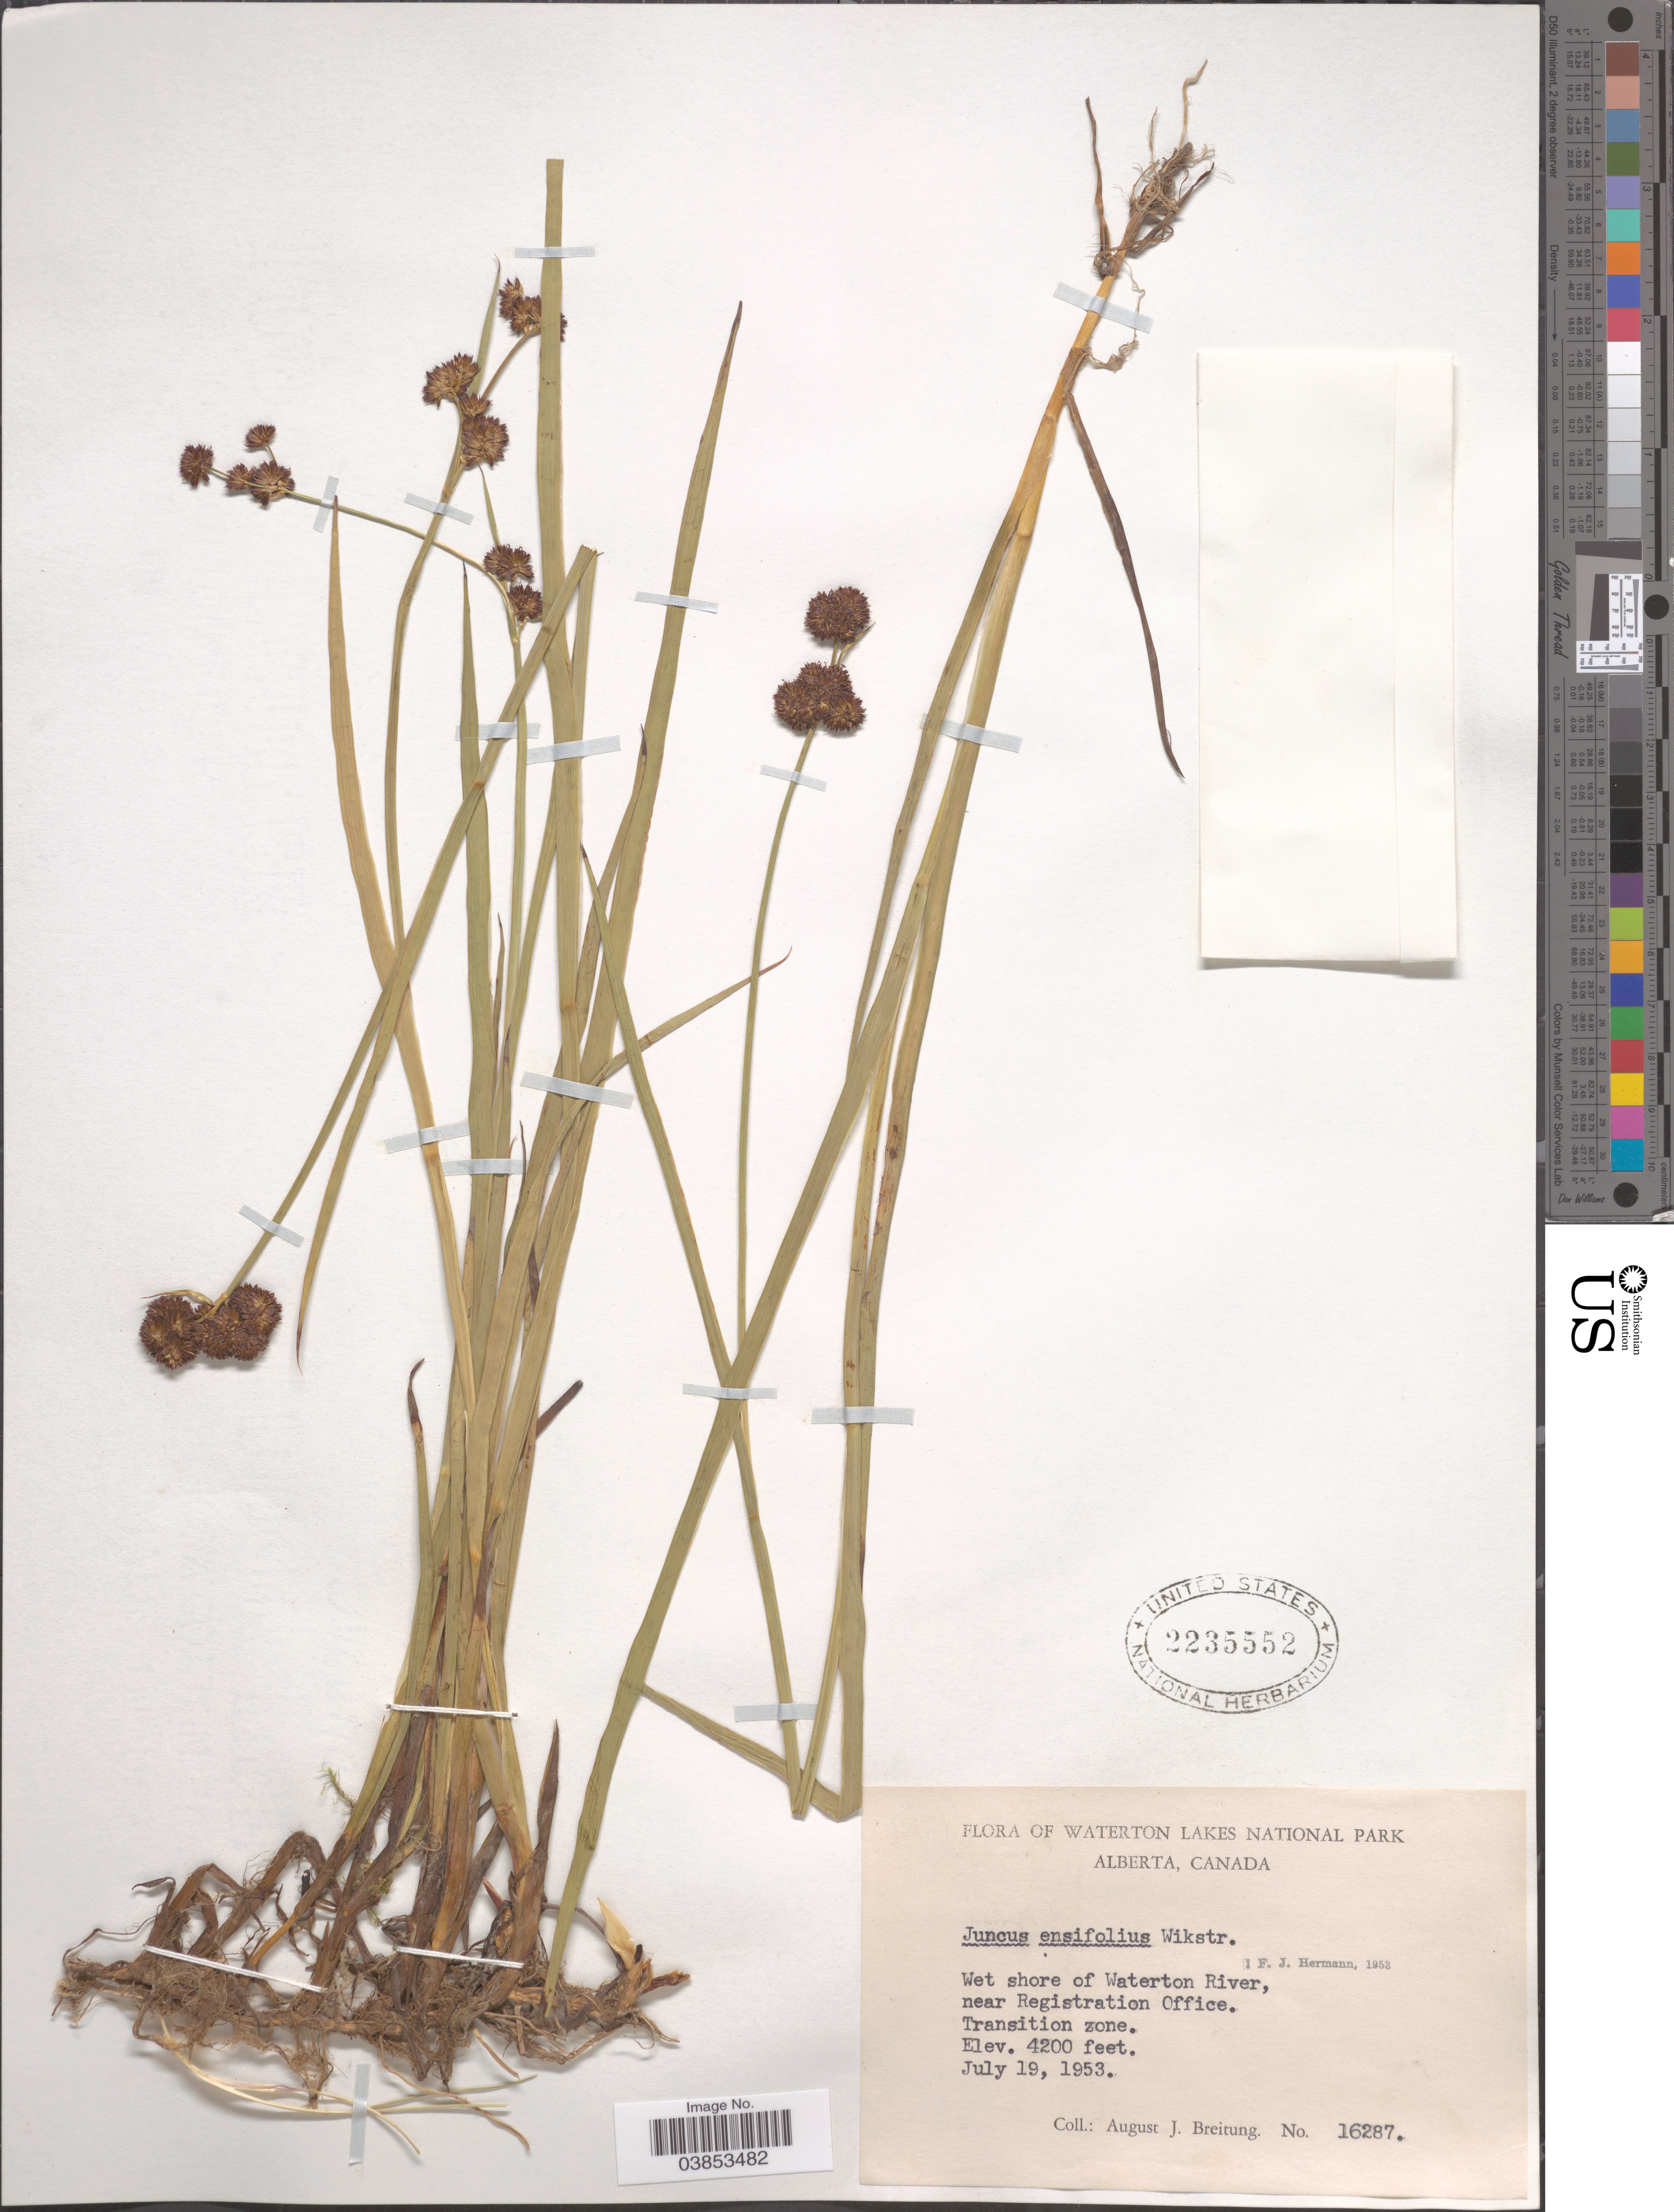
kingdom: Plantae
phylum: Tracheophyta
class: Liliopsida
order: Poales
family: Juncaceae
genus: Juncus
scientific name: Juncus ensifolius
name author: Wikstr.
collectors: A. Breitung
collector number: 16287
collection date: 1953-07-19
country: Canada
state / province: Alberta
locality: Waterton Lakes National Park. Wet shore of Waterton River, near Registration Office. Transition Zone.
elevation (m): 1280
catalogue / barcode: US 2235552